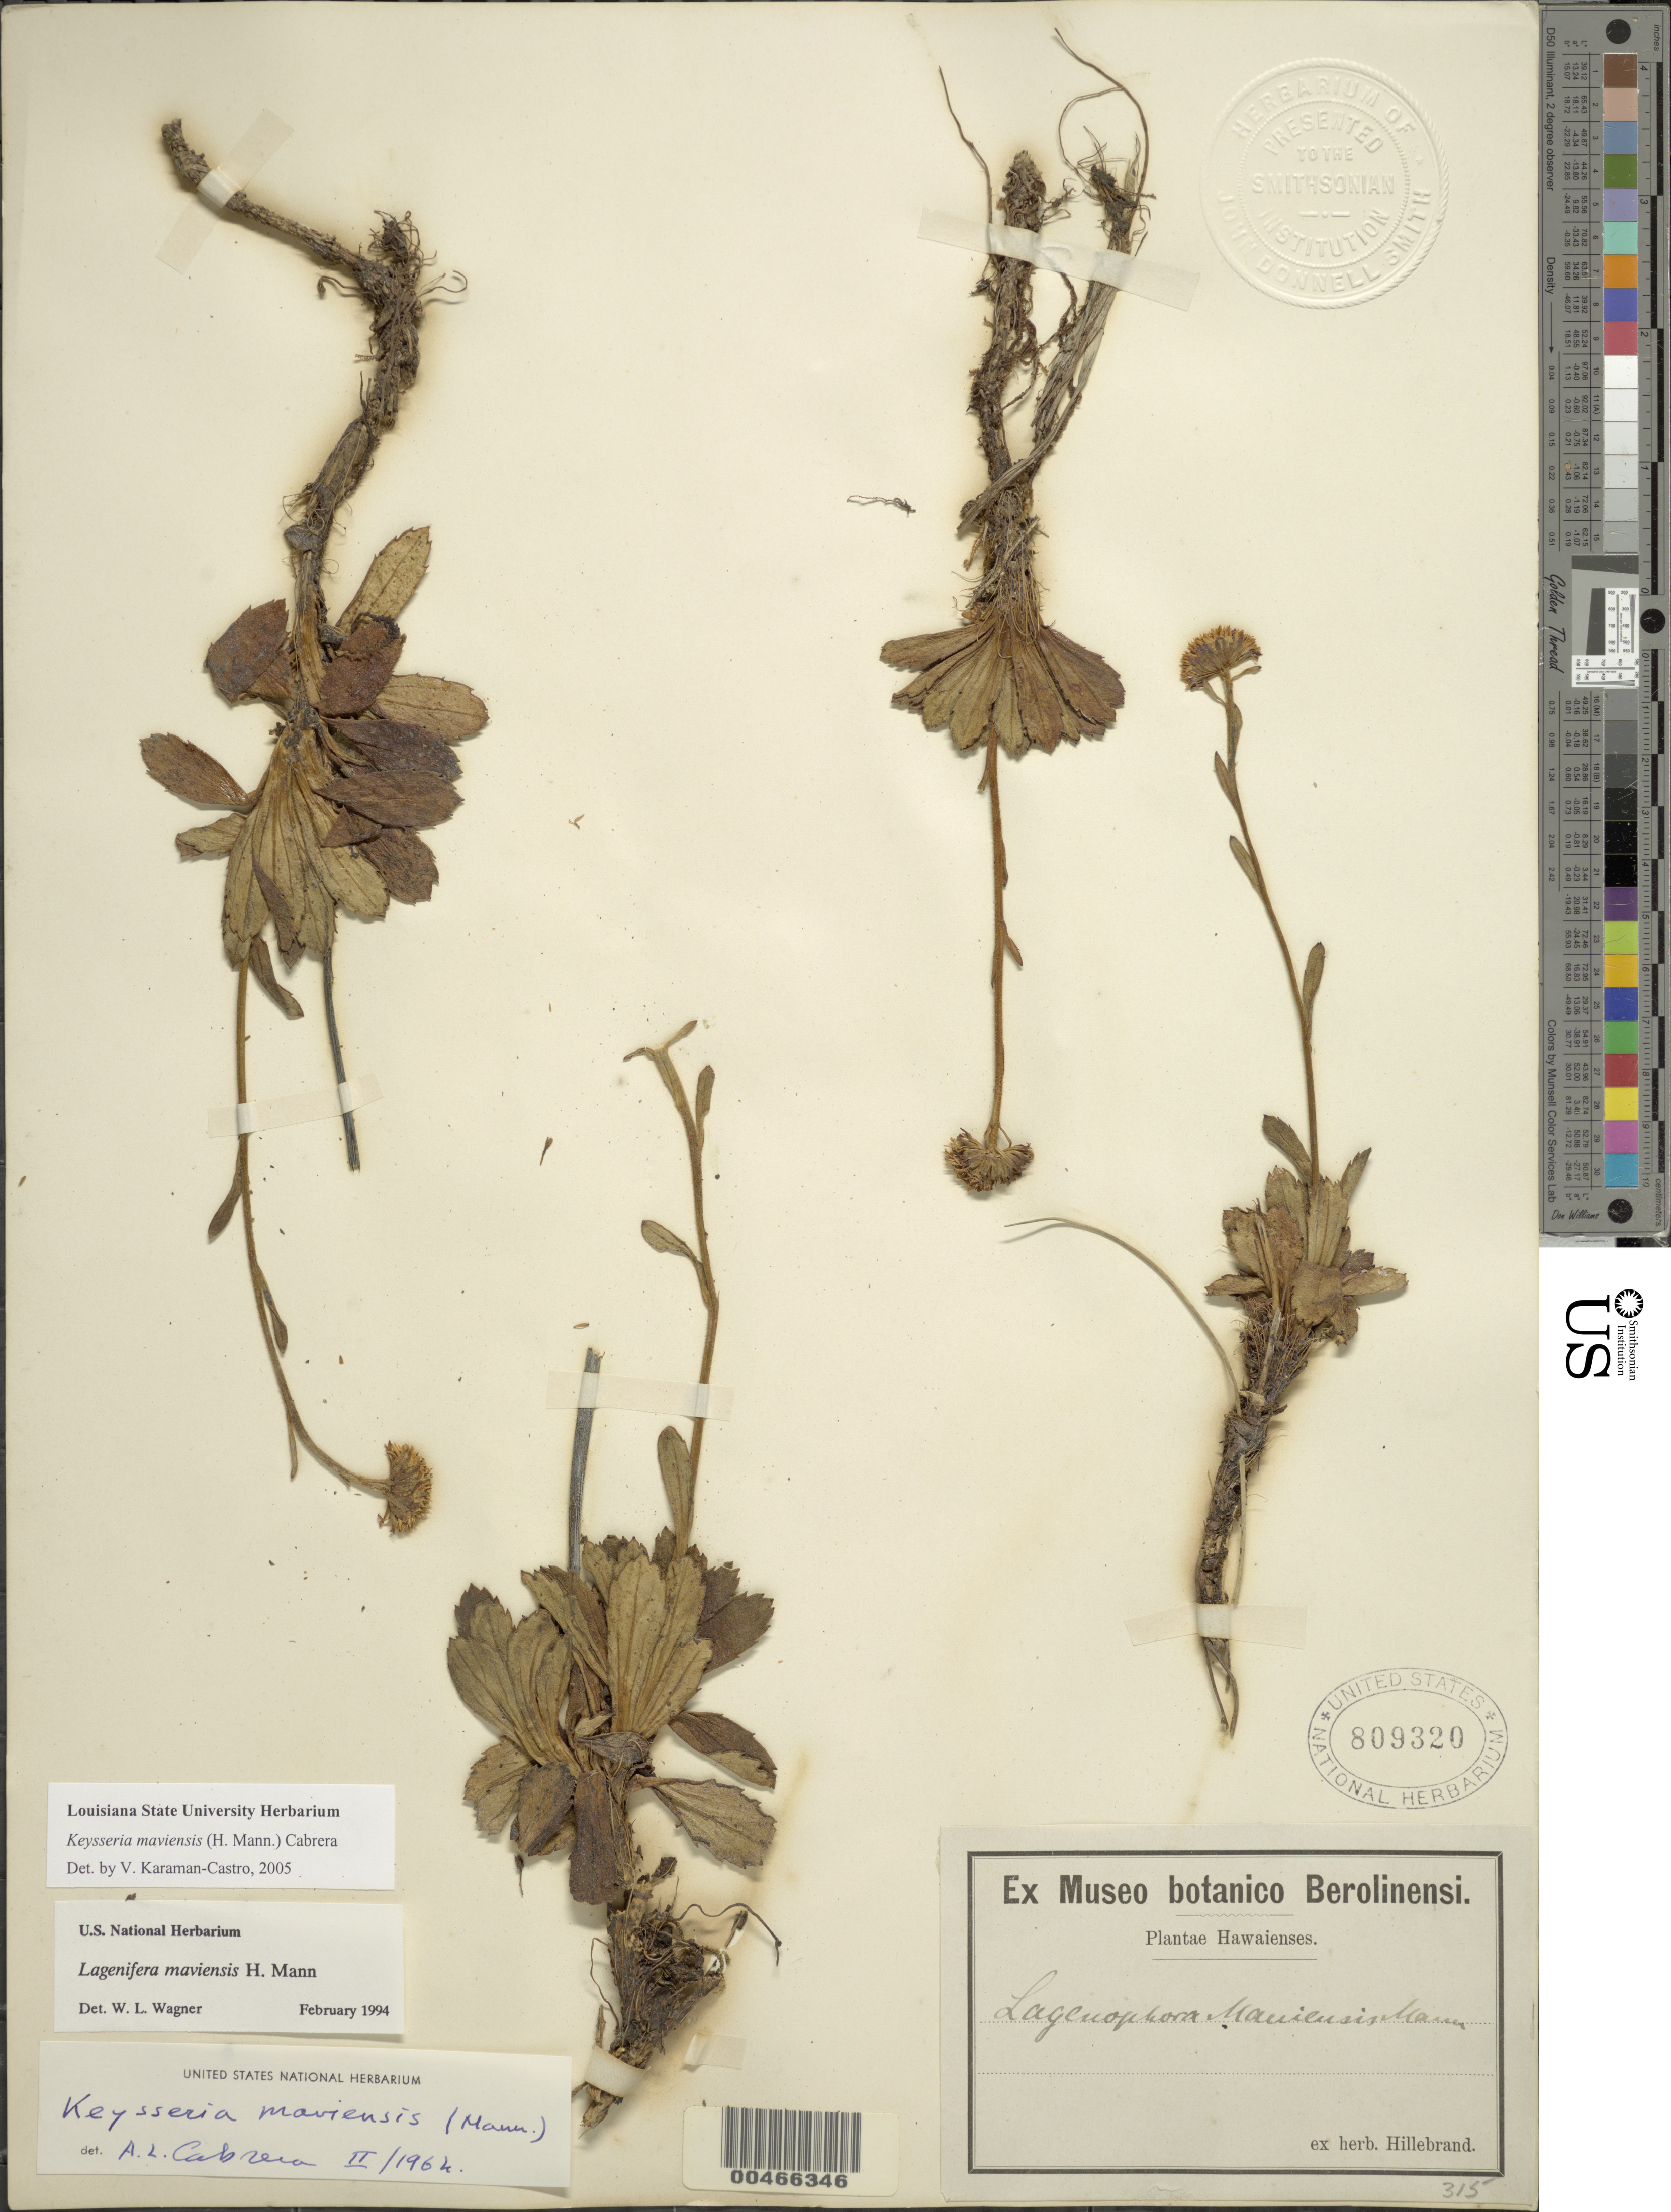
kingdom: Plantae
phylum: Tracheophyta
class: Magnoliopsida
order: Asterales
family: Asteraceae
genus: Keysseria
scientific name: Keysseria maviensis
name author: (H. Mann) Cabrera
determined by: Karaman-Castro, V.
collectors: W. Hillebrand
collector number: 315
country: United States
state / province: Hawaii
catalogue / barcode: US 809320